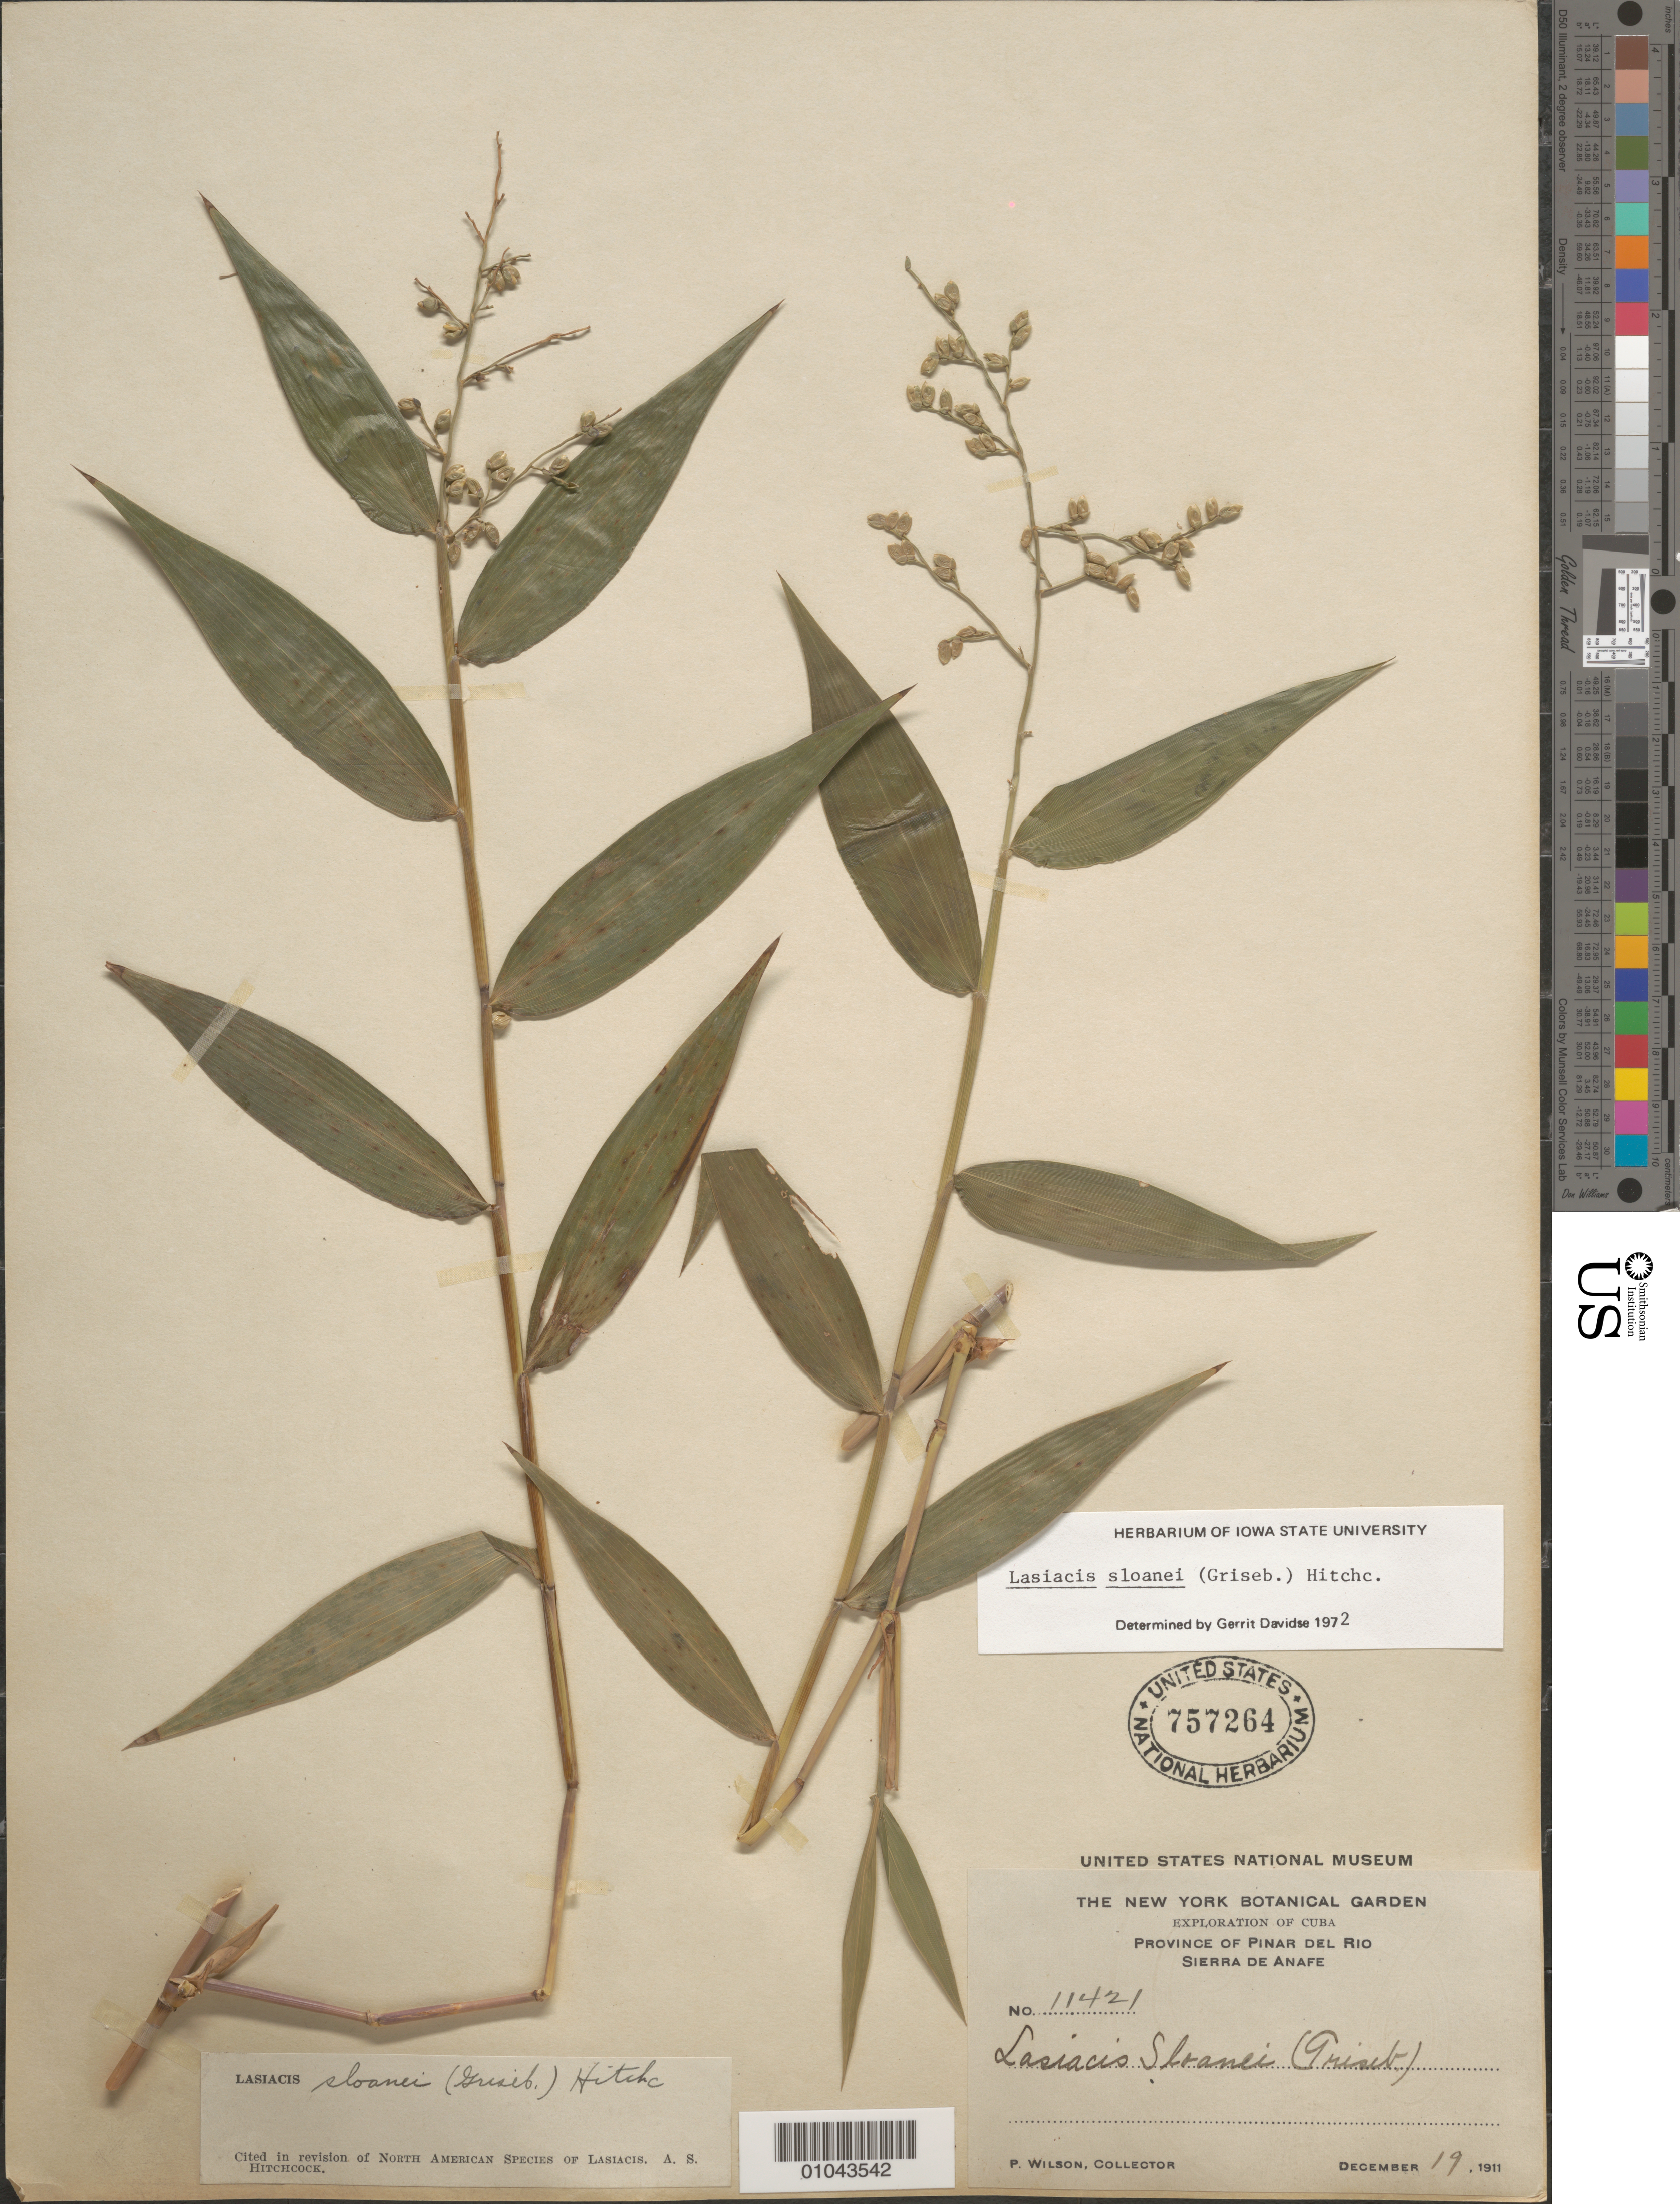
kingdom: Plantae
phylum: Tracheophyta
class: Liliopsida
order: Poales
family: Poaceae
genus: Lasiacis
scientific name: Lasiacis sloanei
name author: (Griseb.) Hitchc.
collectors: P. Wilson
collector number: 11421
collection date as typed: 19 Dec 1911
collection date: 1911-12-19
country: Cuba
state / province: Pinar del Rio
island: Cuba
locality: Sierra de Anafe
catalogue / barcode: US 757264